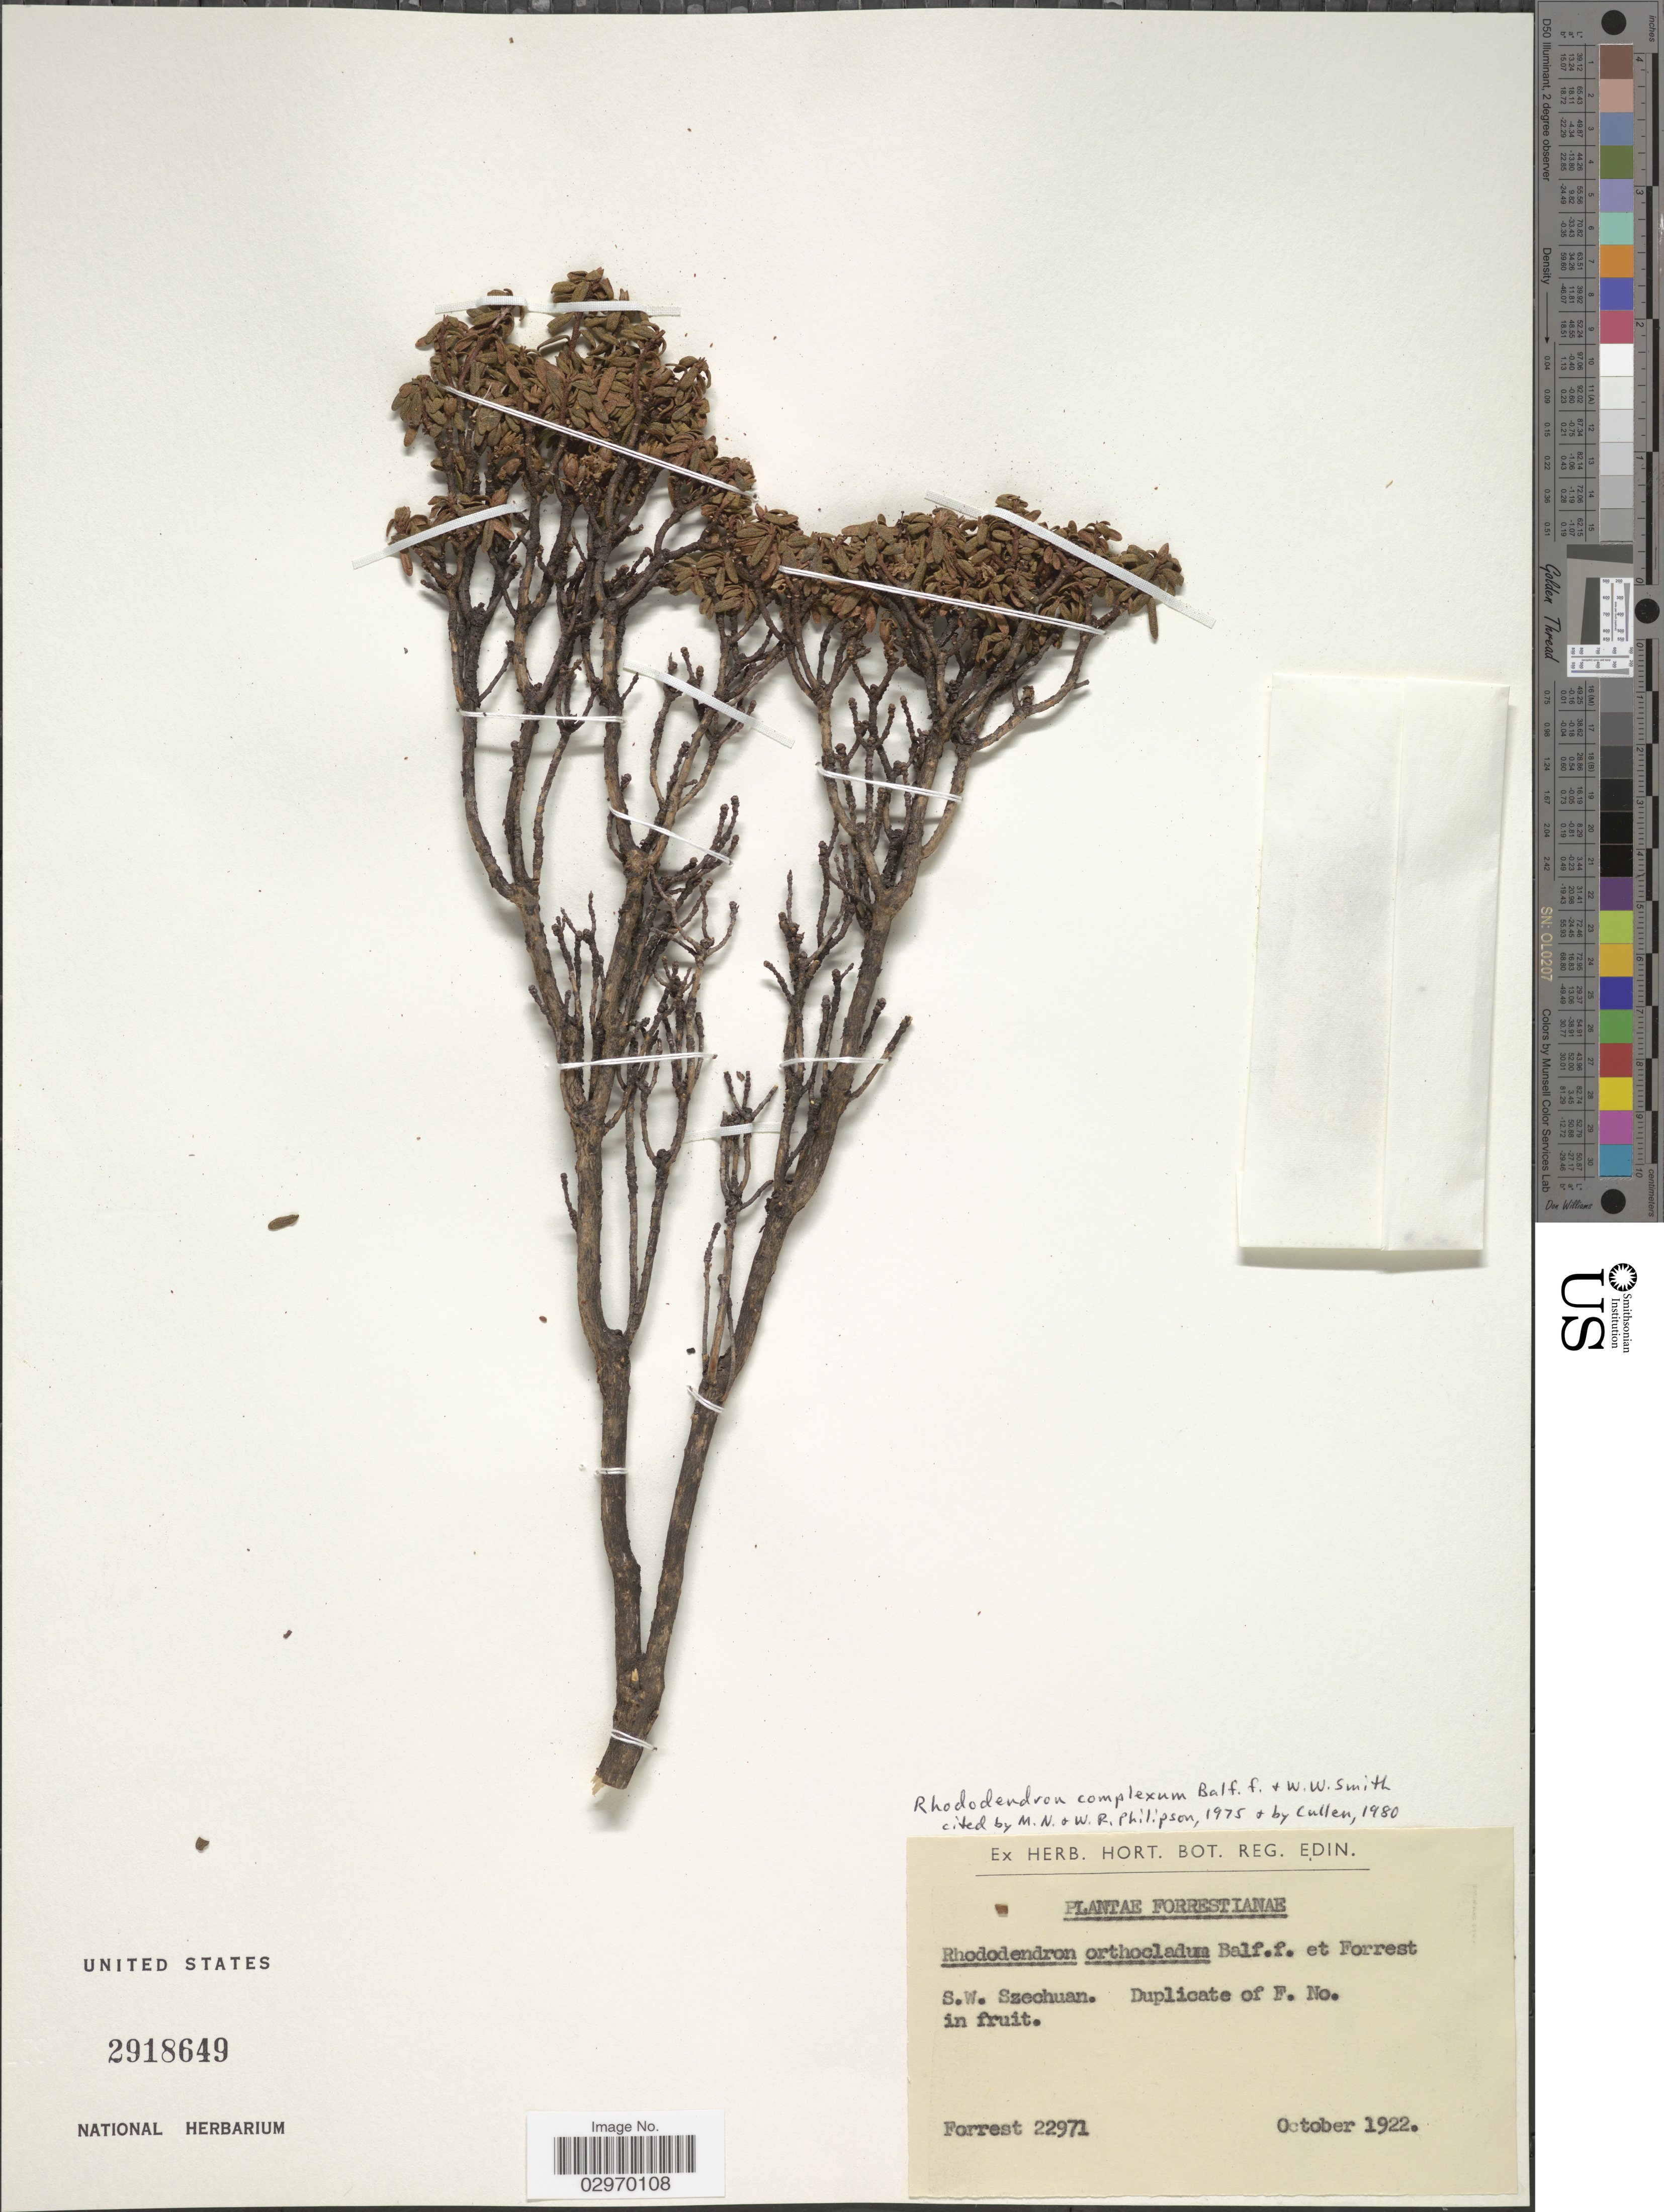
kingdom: Plantae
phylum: Tracheophyta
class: Magnoliopsida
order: Ericales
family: Ericaceae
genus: Rhododendron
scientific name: Rhododendron complexum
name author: Balf. f. & W.W. Sm.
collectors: -. Forrest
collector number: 22971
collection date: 1922-10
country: China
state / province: Sichuan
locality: S.W. Szechuan.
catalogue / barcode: US 2918649